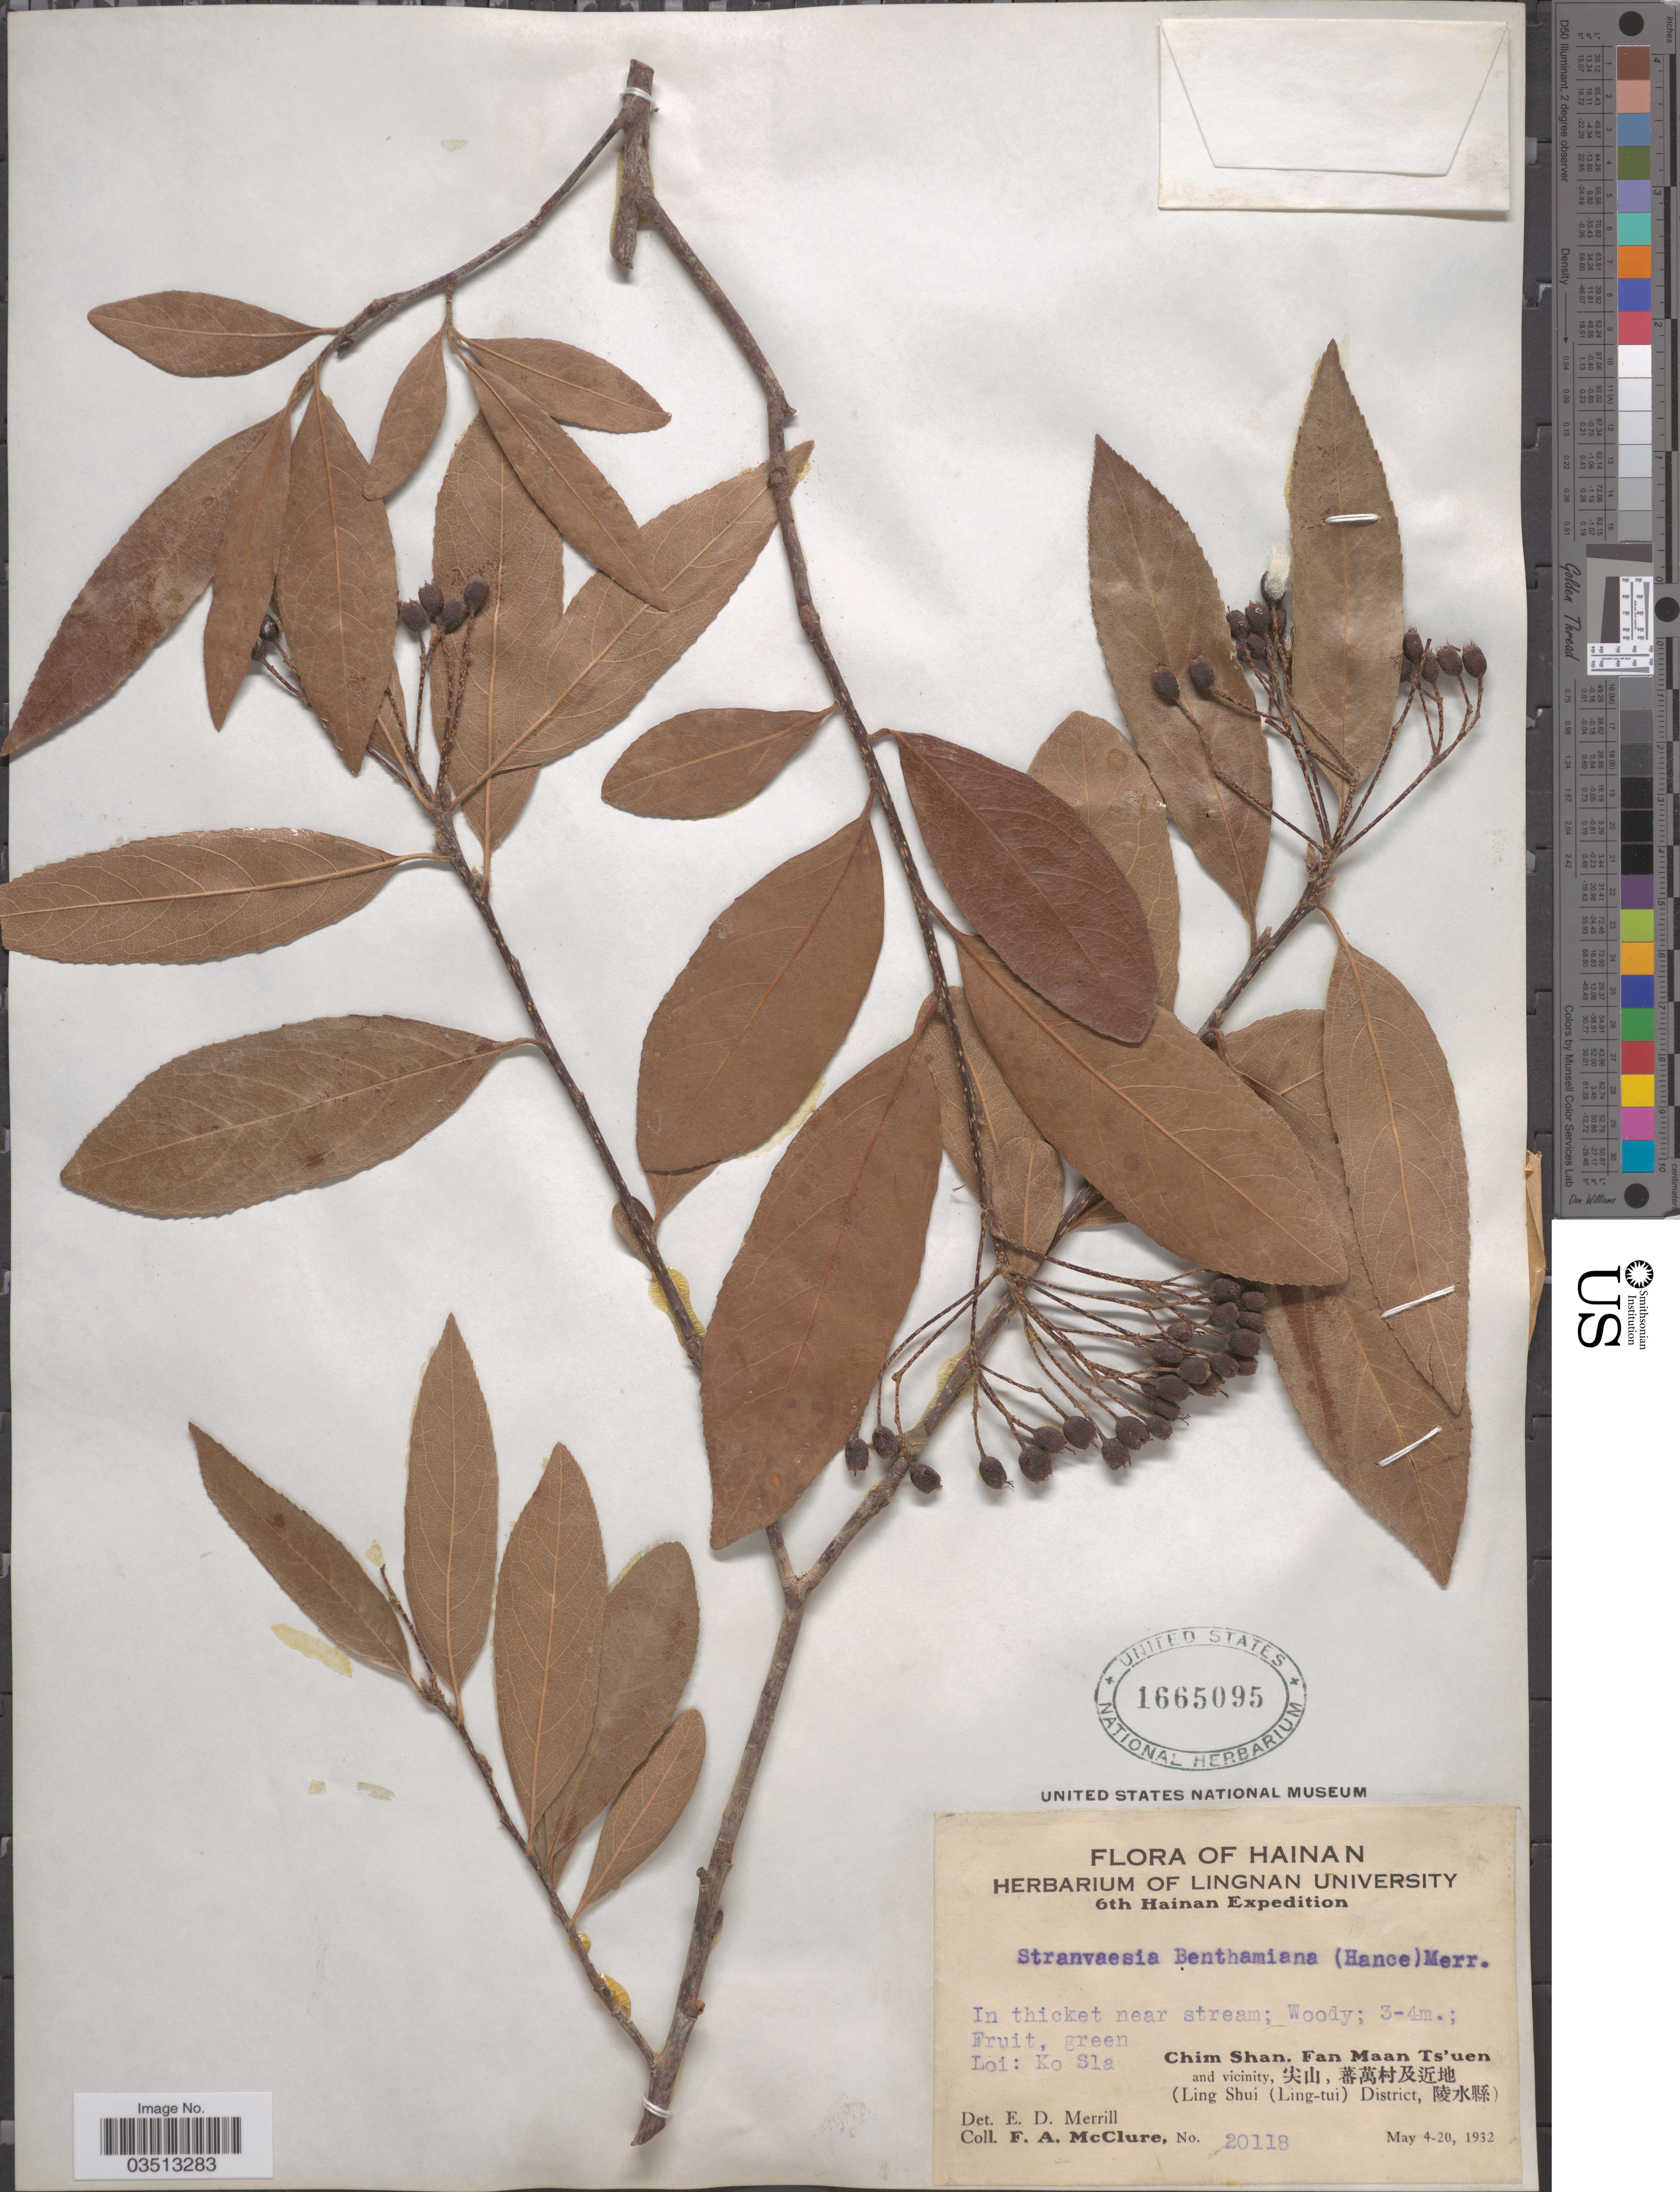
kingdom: Plantae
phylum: Tracheophyta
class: Magnoliopsida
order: Rosales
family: Rosaceae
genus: Stranvaesia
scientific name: Stranvaesia benthamiana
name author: (Hance) Merr.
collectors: F. A. McClure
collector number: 20118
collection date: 1932-05-04/1932-05-20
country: China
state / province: Hainan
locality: Loi: Ko Sla. Chim Shan, Fan Maan Ts'uen and vicinity, X. (Ling Shui (Ling-tui) District, X).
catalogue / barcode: US 1665095